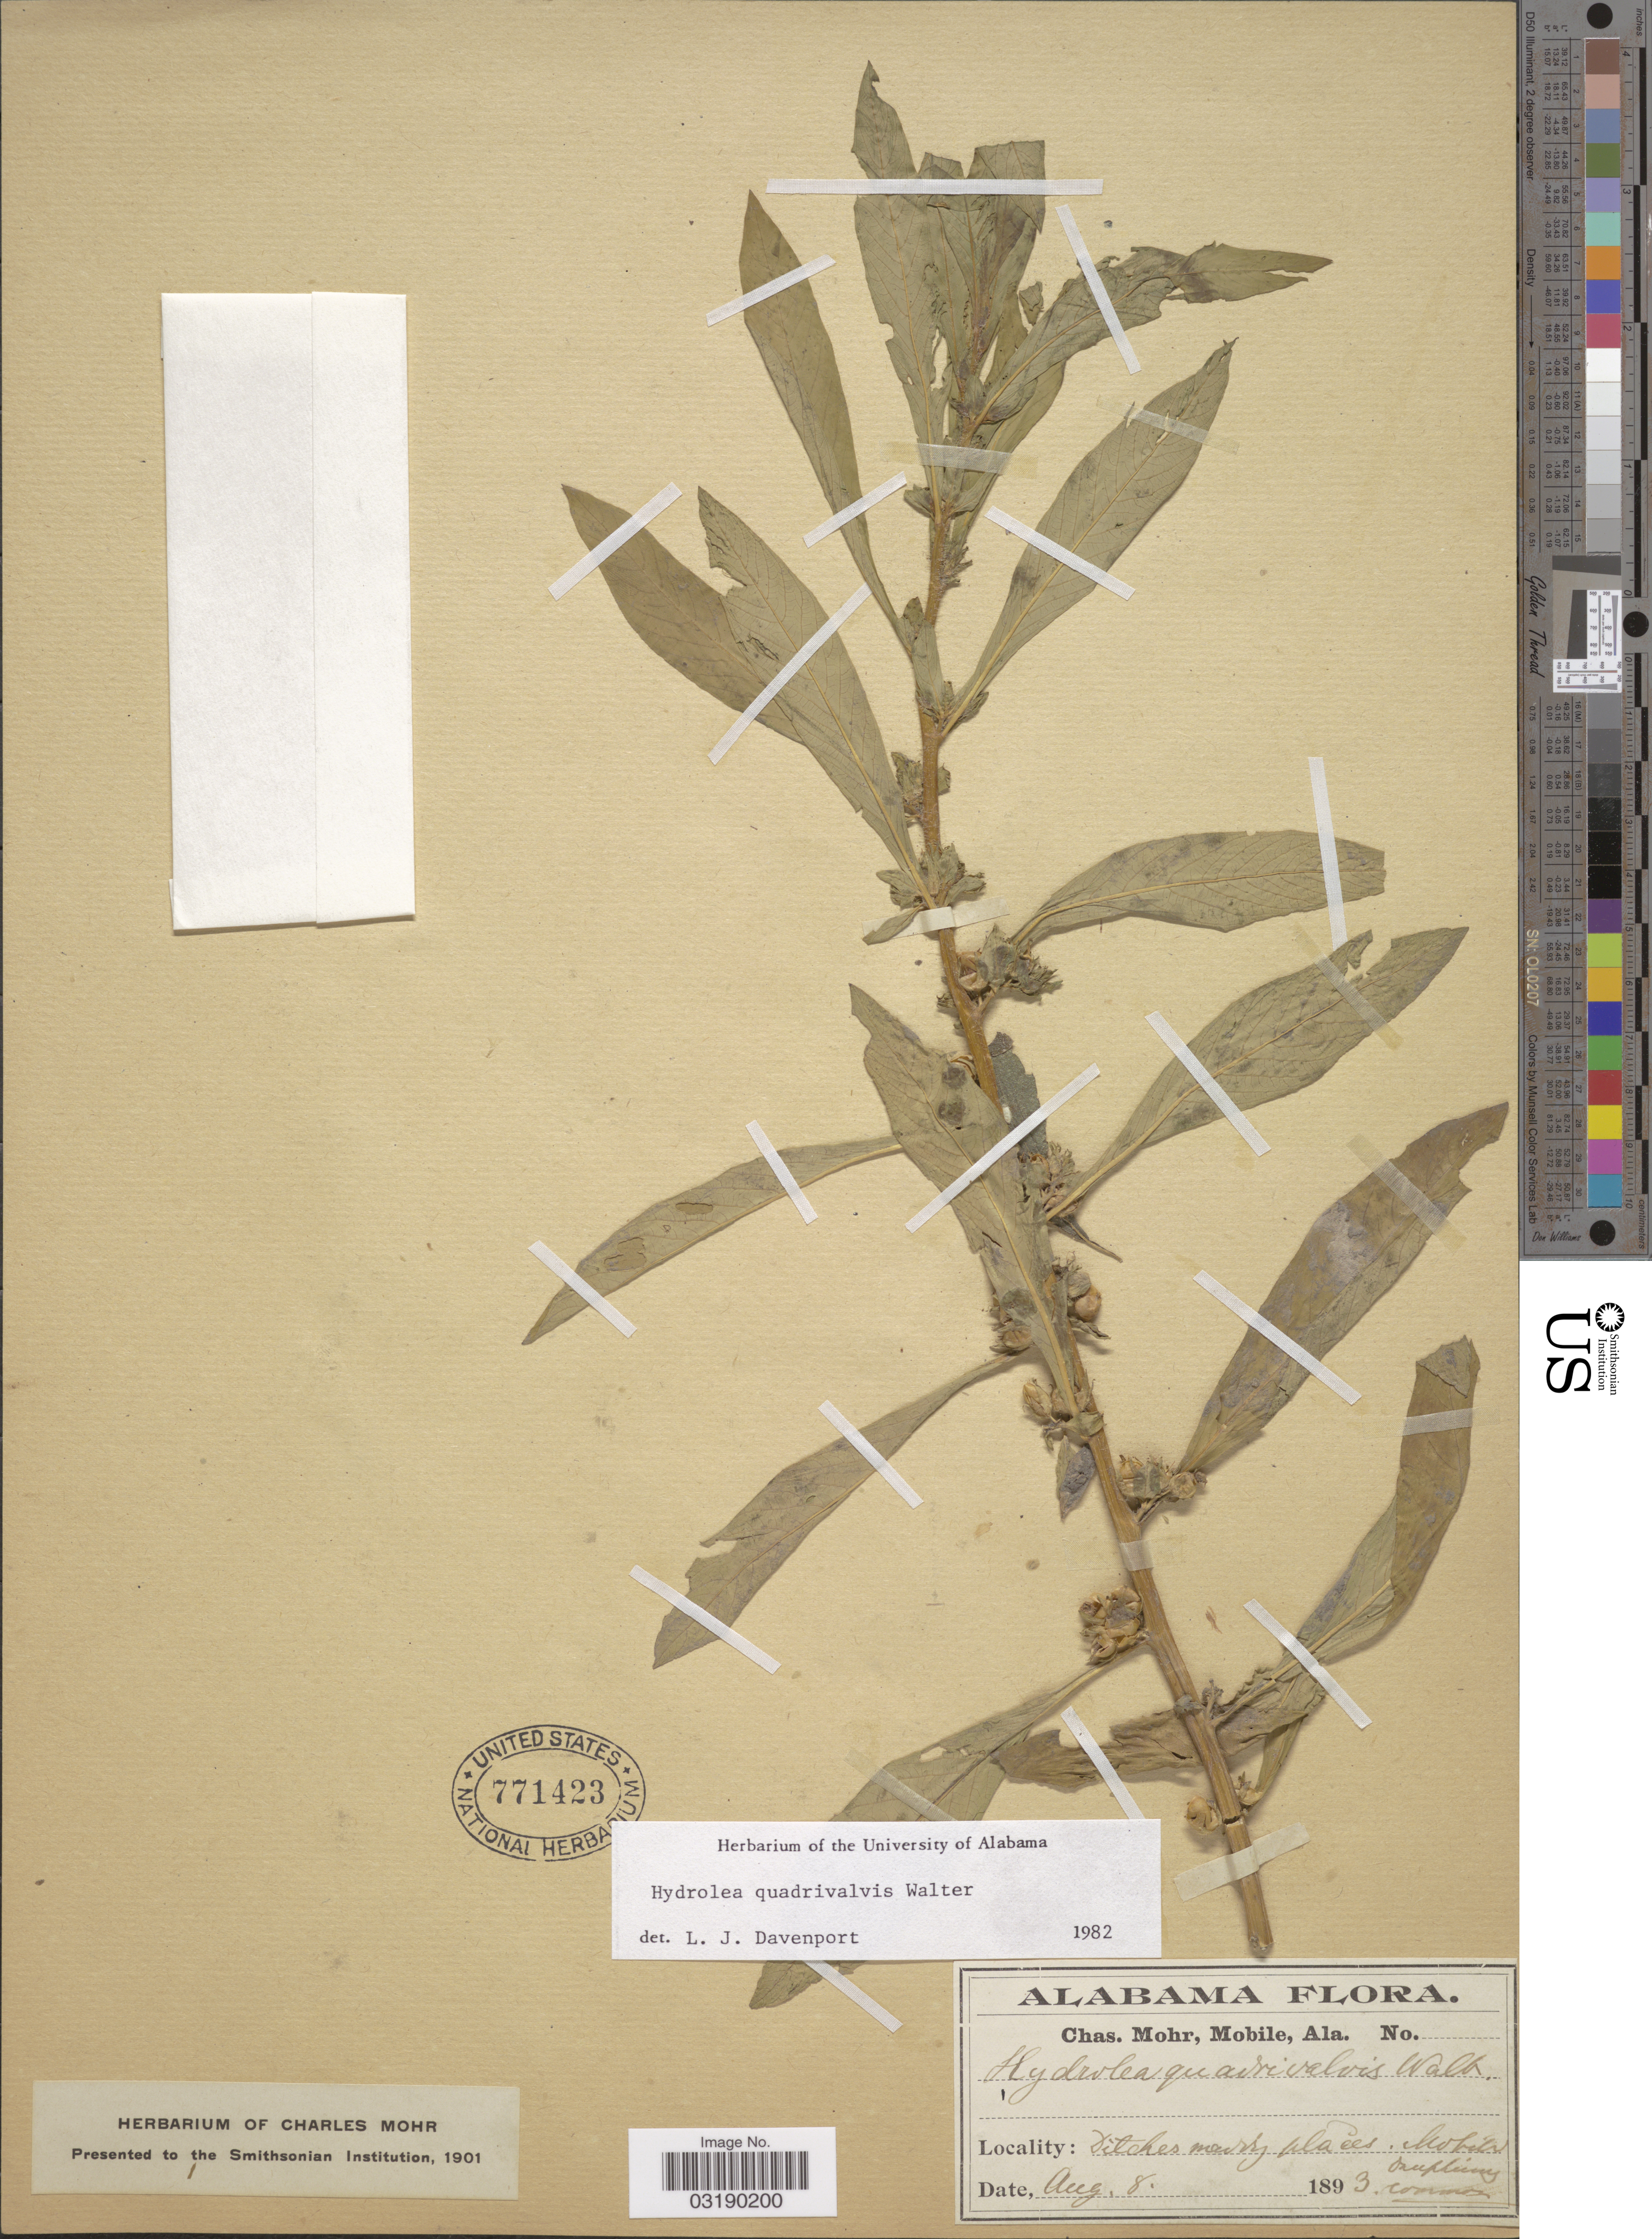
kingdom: Plantae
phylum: Tracheophyta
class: Magnoliopsida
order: Solanales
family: Hydroleaceae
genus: Hydrolea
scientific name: Hydrolea quadrivalvis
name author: Walter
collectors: Mohr, C. T. (herbarium)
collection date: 1893-08-08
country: United States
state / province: Alabama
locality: Ditches nearby places. Mobile.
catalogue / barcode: US 771423